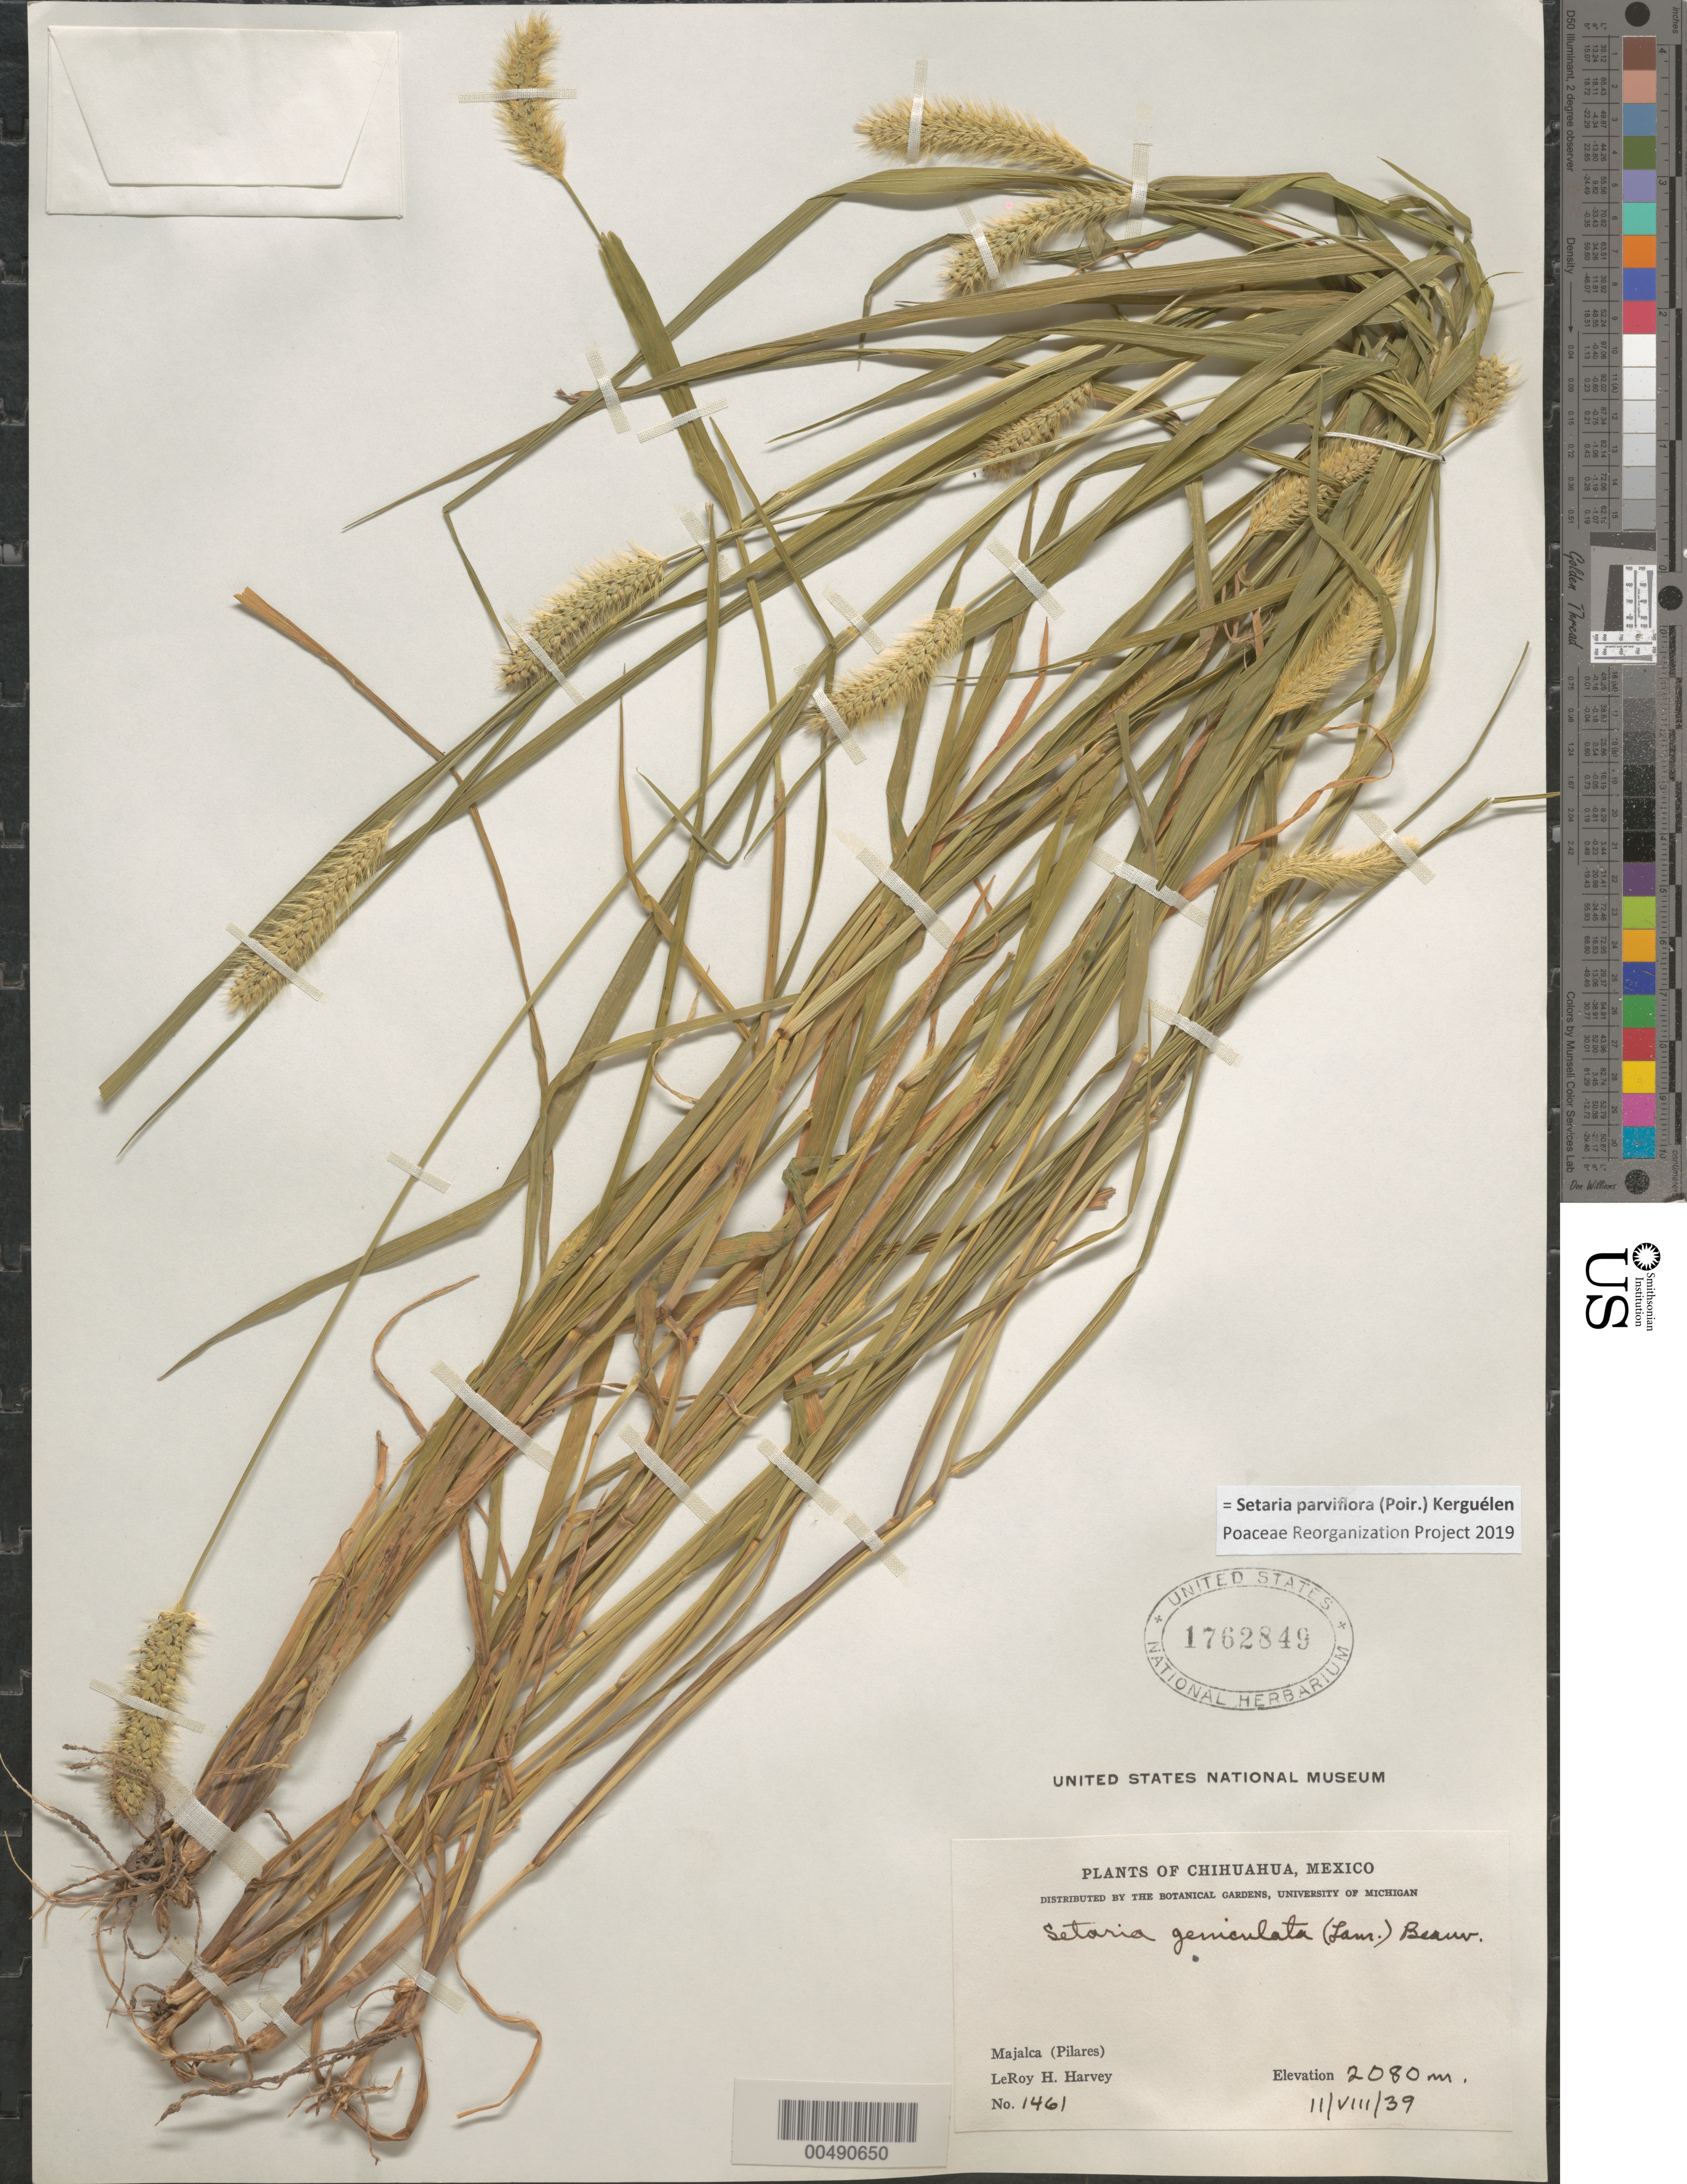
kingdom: Plantae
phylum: Tracheophyta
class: Liliopsida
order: Poales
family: Poaceae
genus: Setaria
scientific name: Setaria parviflora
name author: (Poir.) Kerguélen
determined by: Poaceae Reorganization Project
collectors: L. H. Harvey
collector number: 1461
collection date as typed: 11 Aug 1939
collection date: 1939-08-11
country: Mexico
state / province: Chihuahua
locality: Majalca (Pilares)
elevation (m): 2080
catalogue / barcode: US 1762849